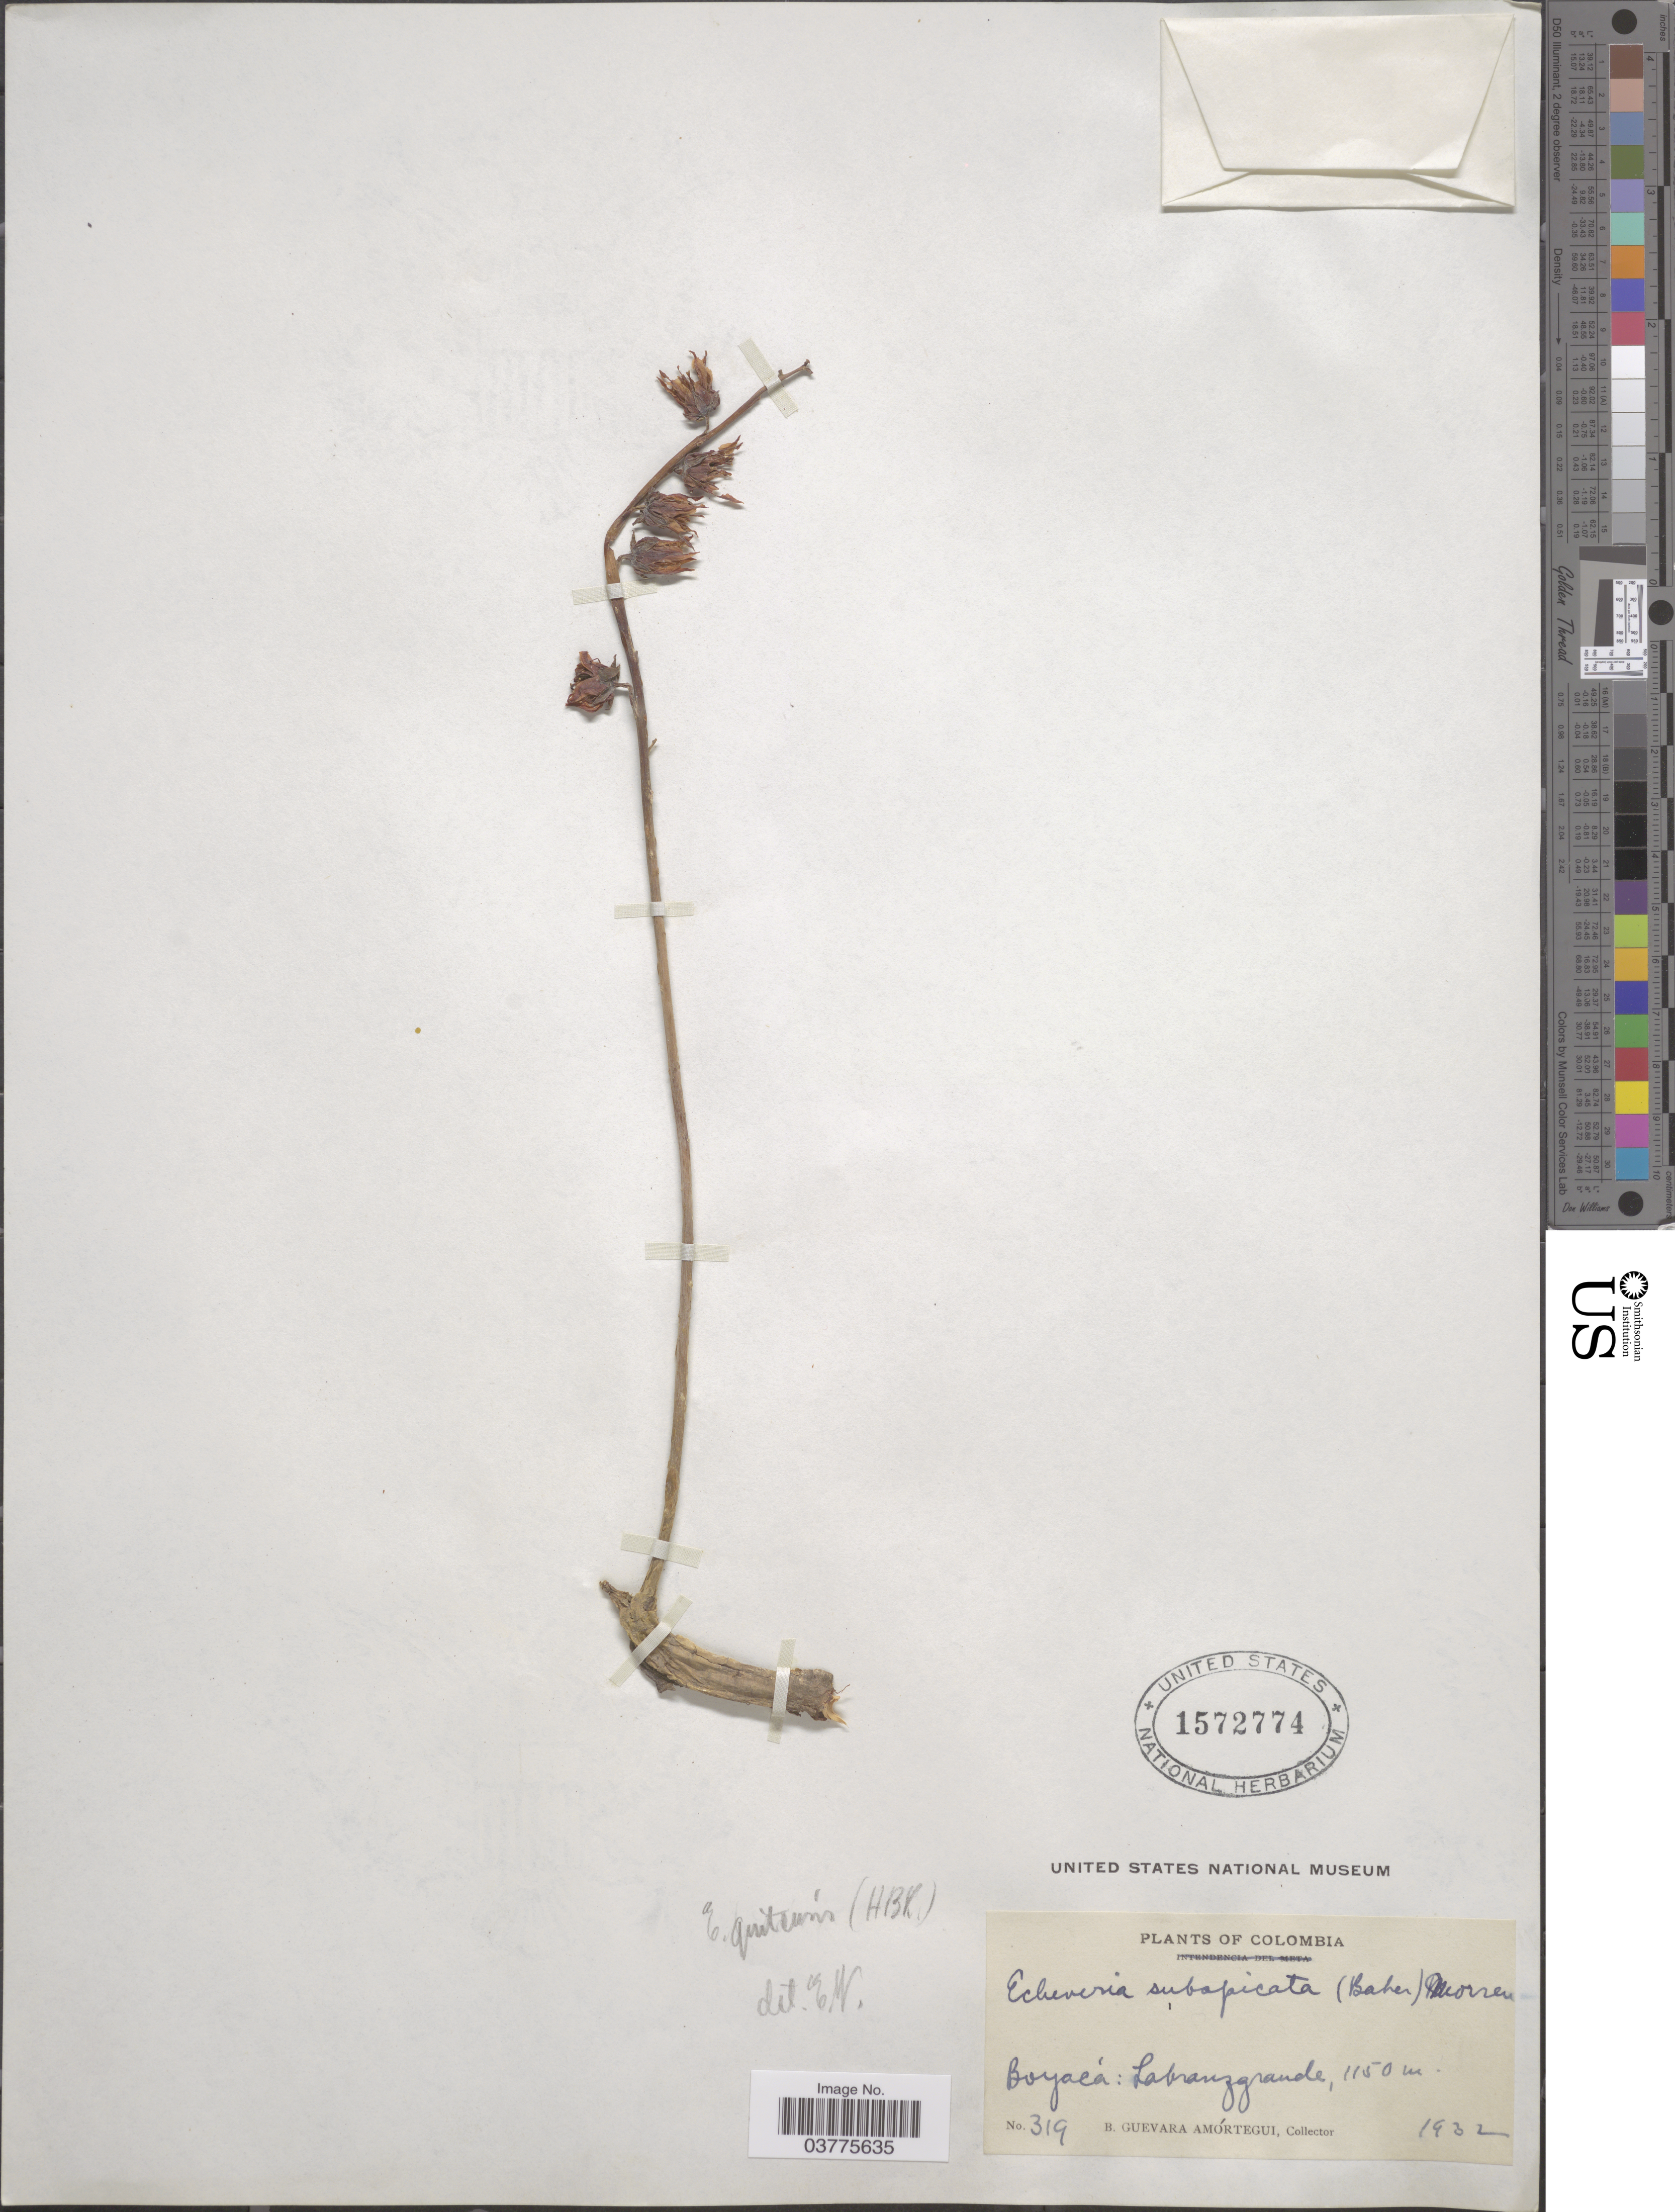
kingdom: Plantae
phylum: Tracheophyta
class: Magnoliopsida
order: Saxifragales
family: Crassulaceae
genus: Echeveria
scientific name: Echeveria quitensis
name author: (Kunth) Lindl.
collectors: B. Guevara Amortegui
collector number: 319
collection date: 1932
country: Colombia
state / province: Boyacá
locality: Labranzgrande.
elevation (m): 1150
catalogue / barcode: US 1572774